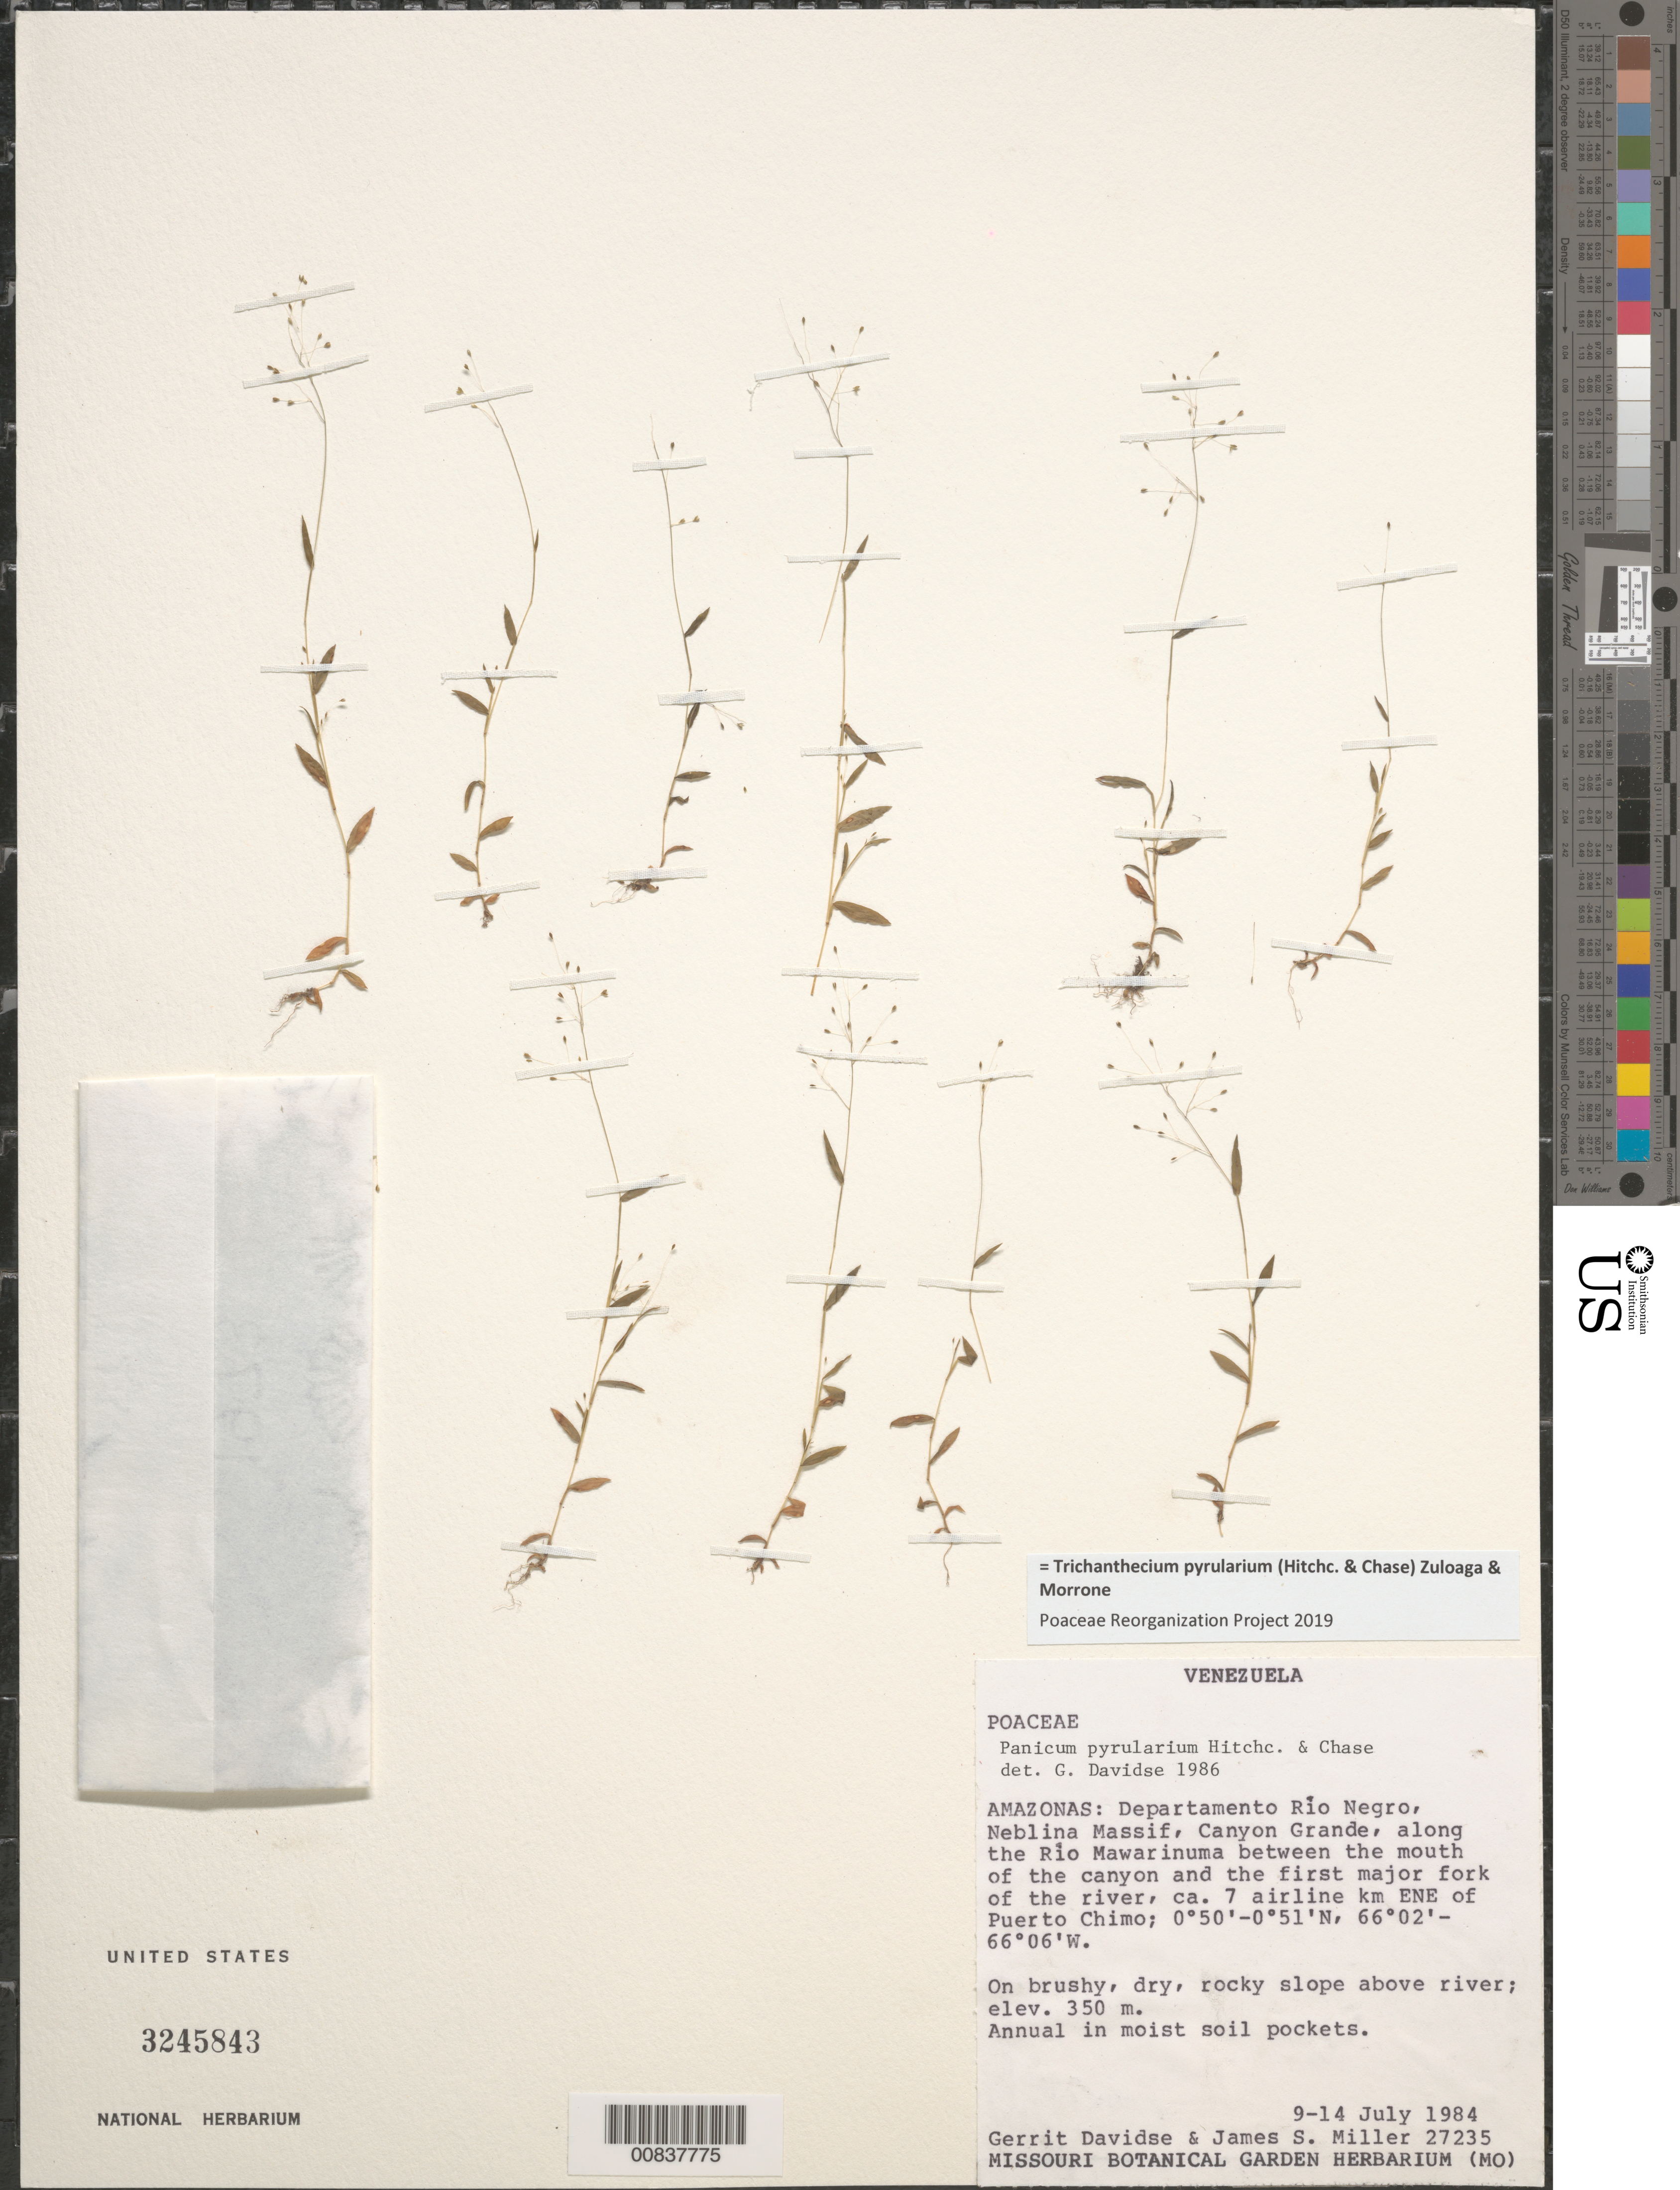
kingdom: Plantae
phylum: Tracheophyta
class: Liliopsida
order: Poales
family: Poaceae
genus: Trichanthecium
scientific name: Trichanthecium pyrularium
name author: (Hitchc. & Chase) Zuloaga & Morrone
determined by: Poaceae Reorganization Project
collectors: G. Davidse & J. S. Miller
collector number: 27235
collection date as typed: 9-Jul-84 to 14-Jul-84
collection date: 1984-07-09/1984-07-14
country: Venezuela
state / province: Amazonas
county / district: Río Negro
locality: Neblina Massif, Canyon Grande, along Río Mawarinuma, 7 airline km E-NE of Puerto Chimo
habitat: Brushy, dry rocky slope above river; in moist soil pockets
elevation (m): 350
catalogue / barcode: US 3245843